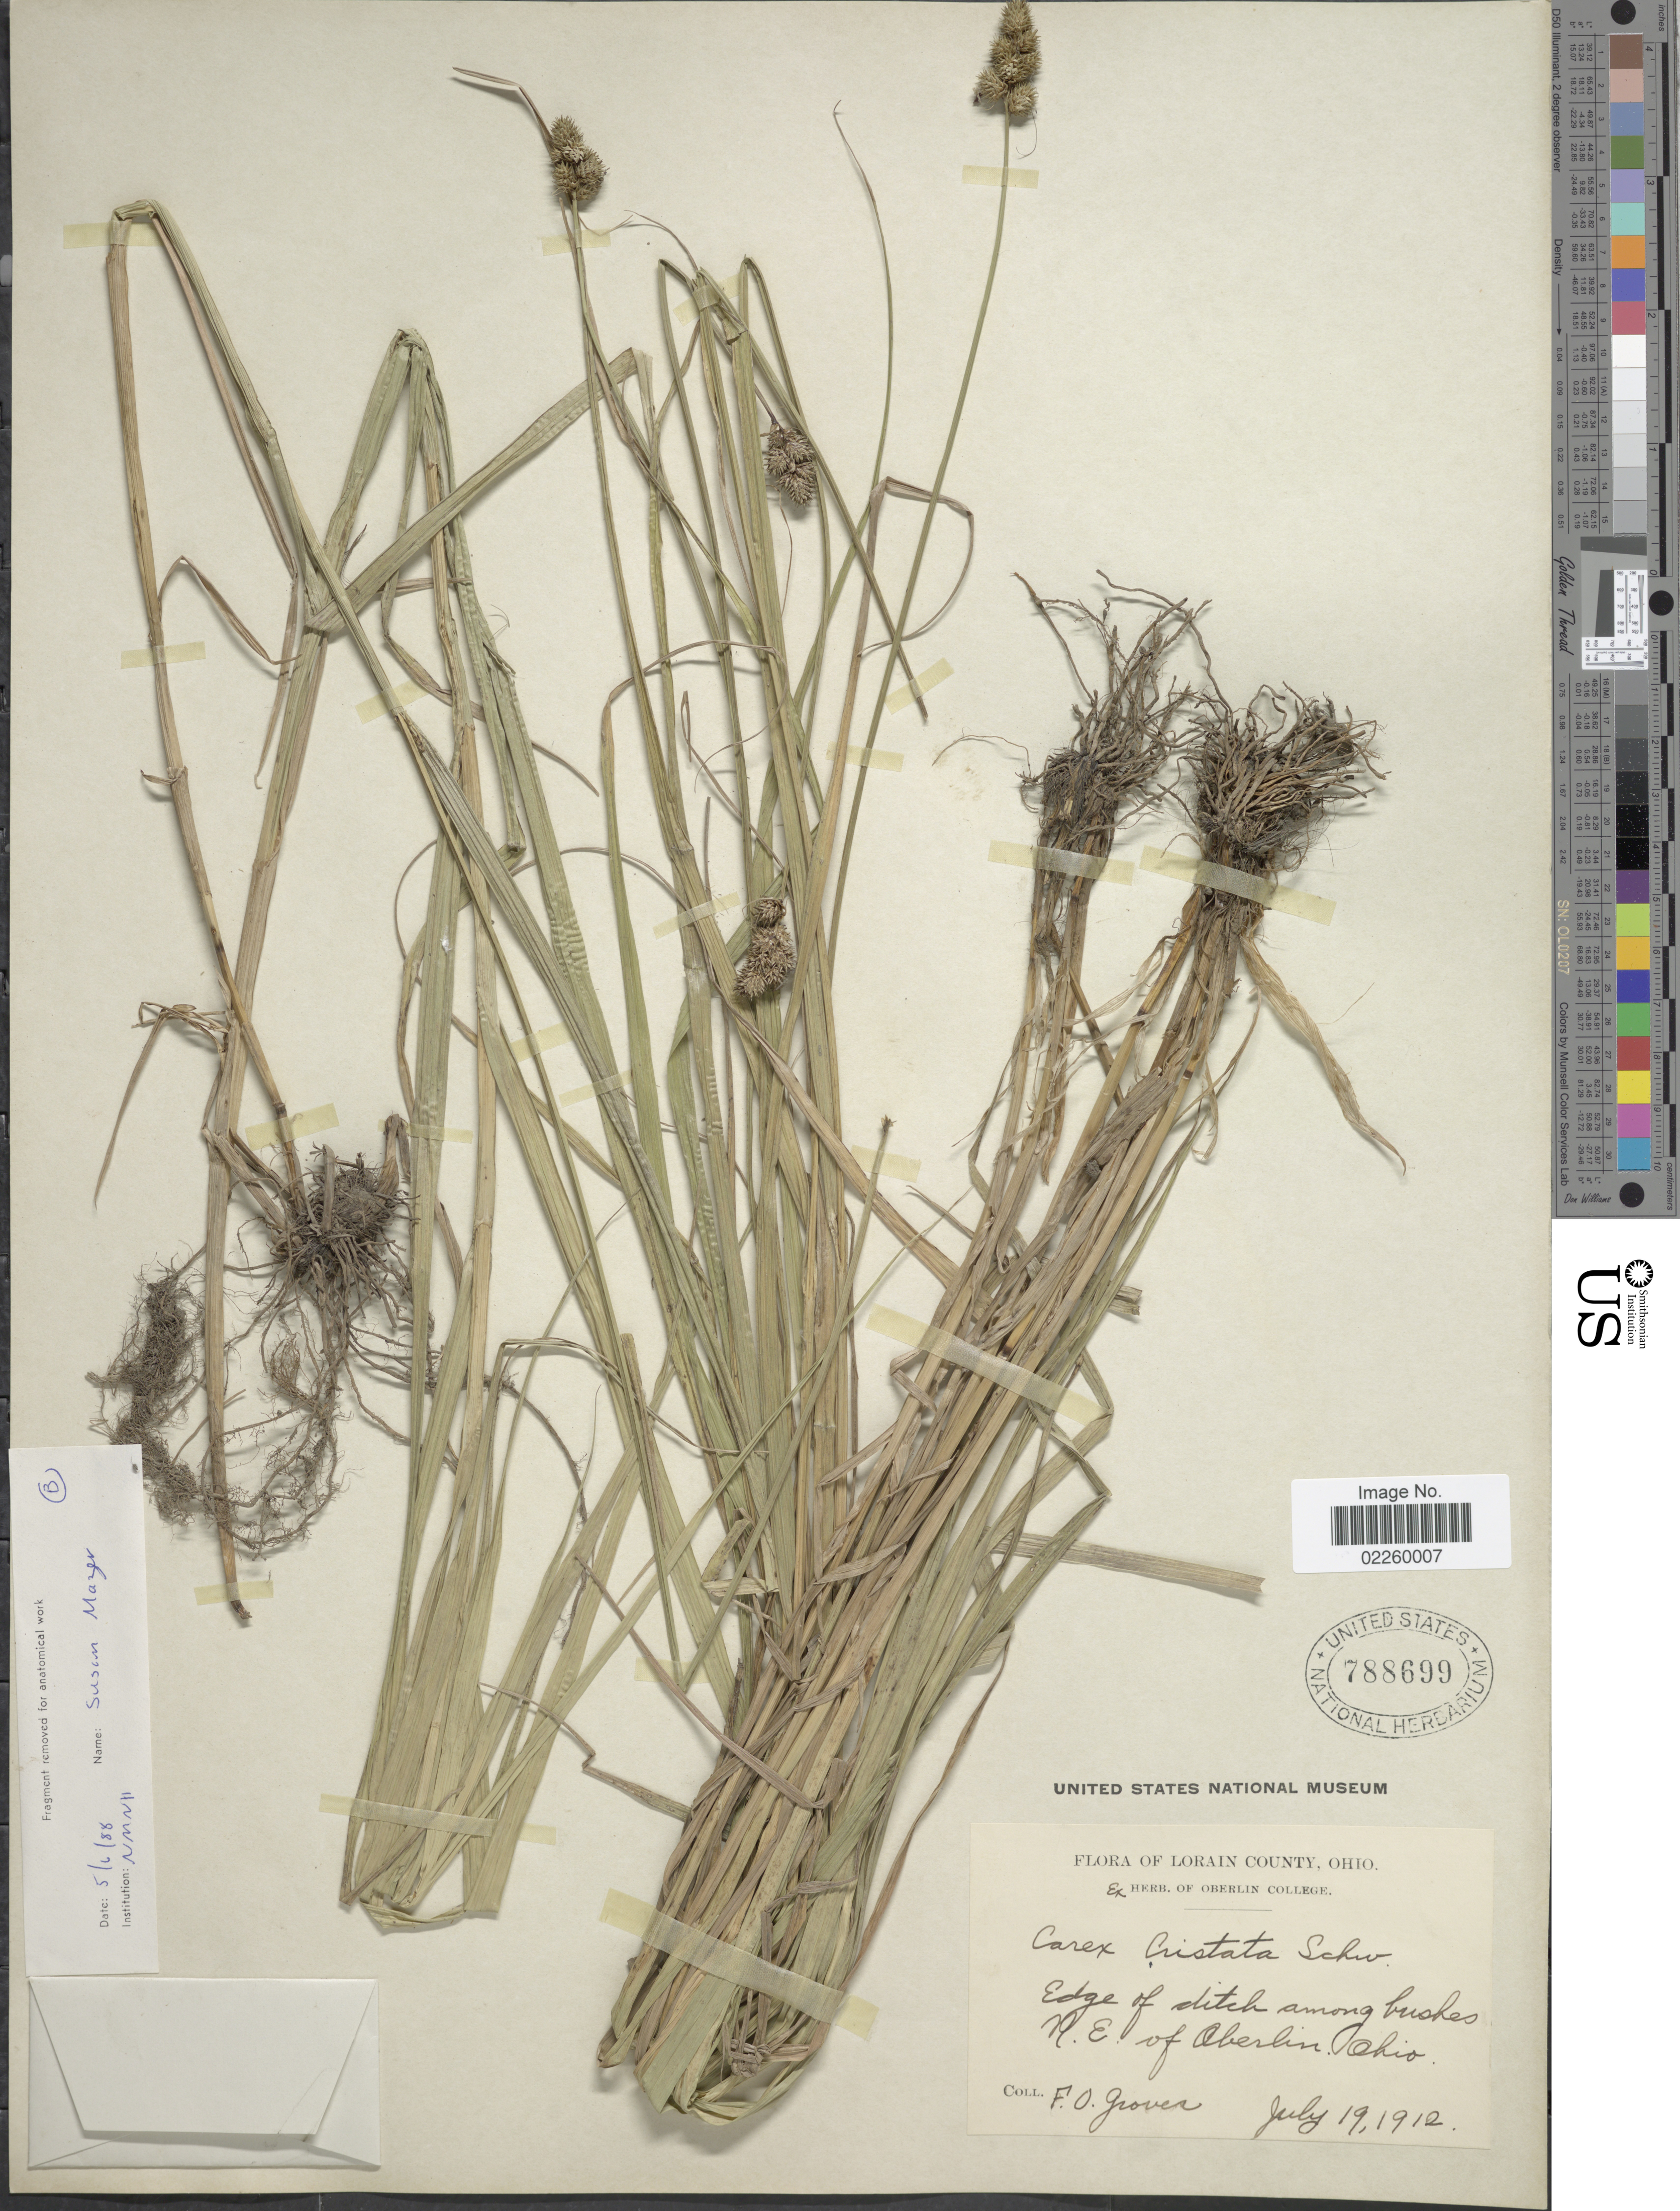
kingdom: Plantae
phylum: Tracheophyta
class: Liliopsida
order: Poales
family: Cyperaceae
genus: Carex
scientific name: Carex cristatella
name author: Britton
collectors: F. Grover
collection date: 1912-07-19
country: United States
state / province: Ohio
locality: Edge of ditch among bushes N.E. of Aberlin, Ohio, Lorain County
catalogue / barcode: US 788699